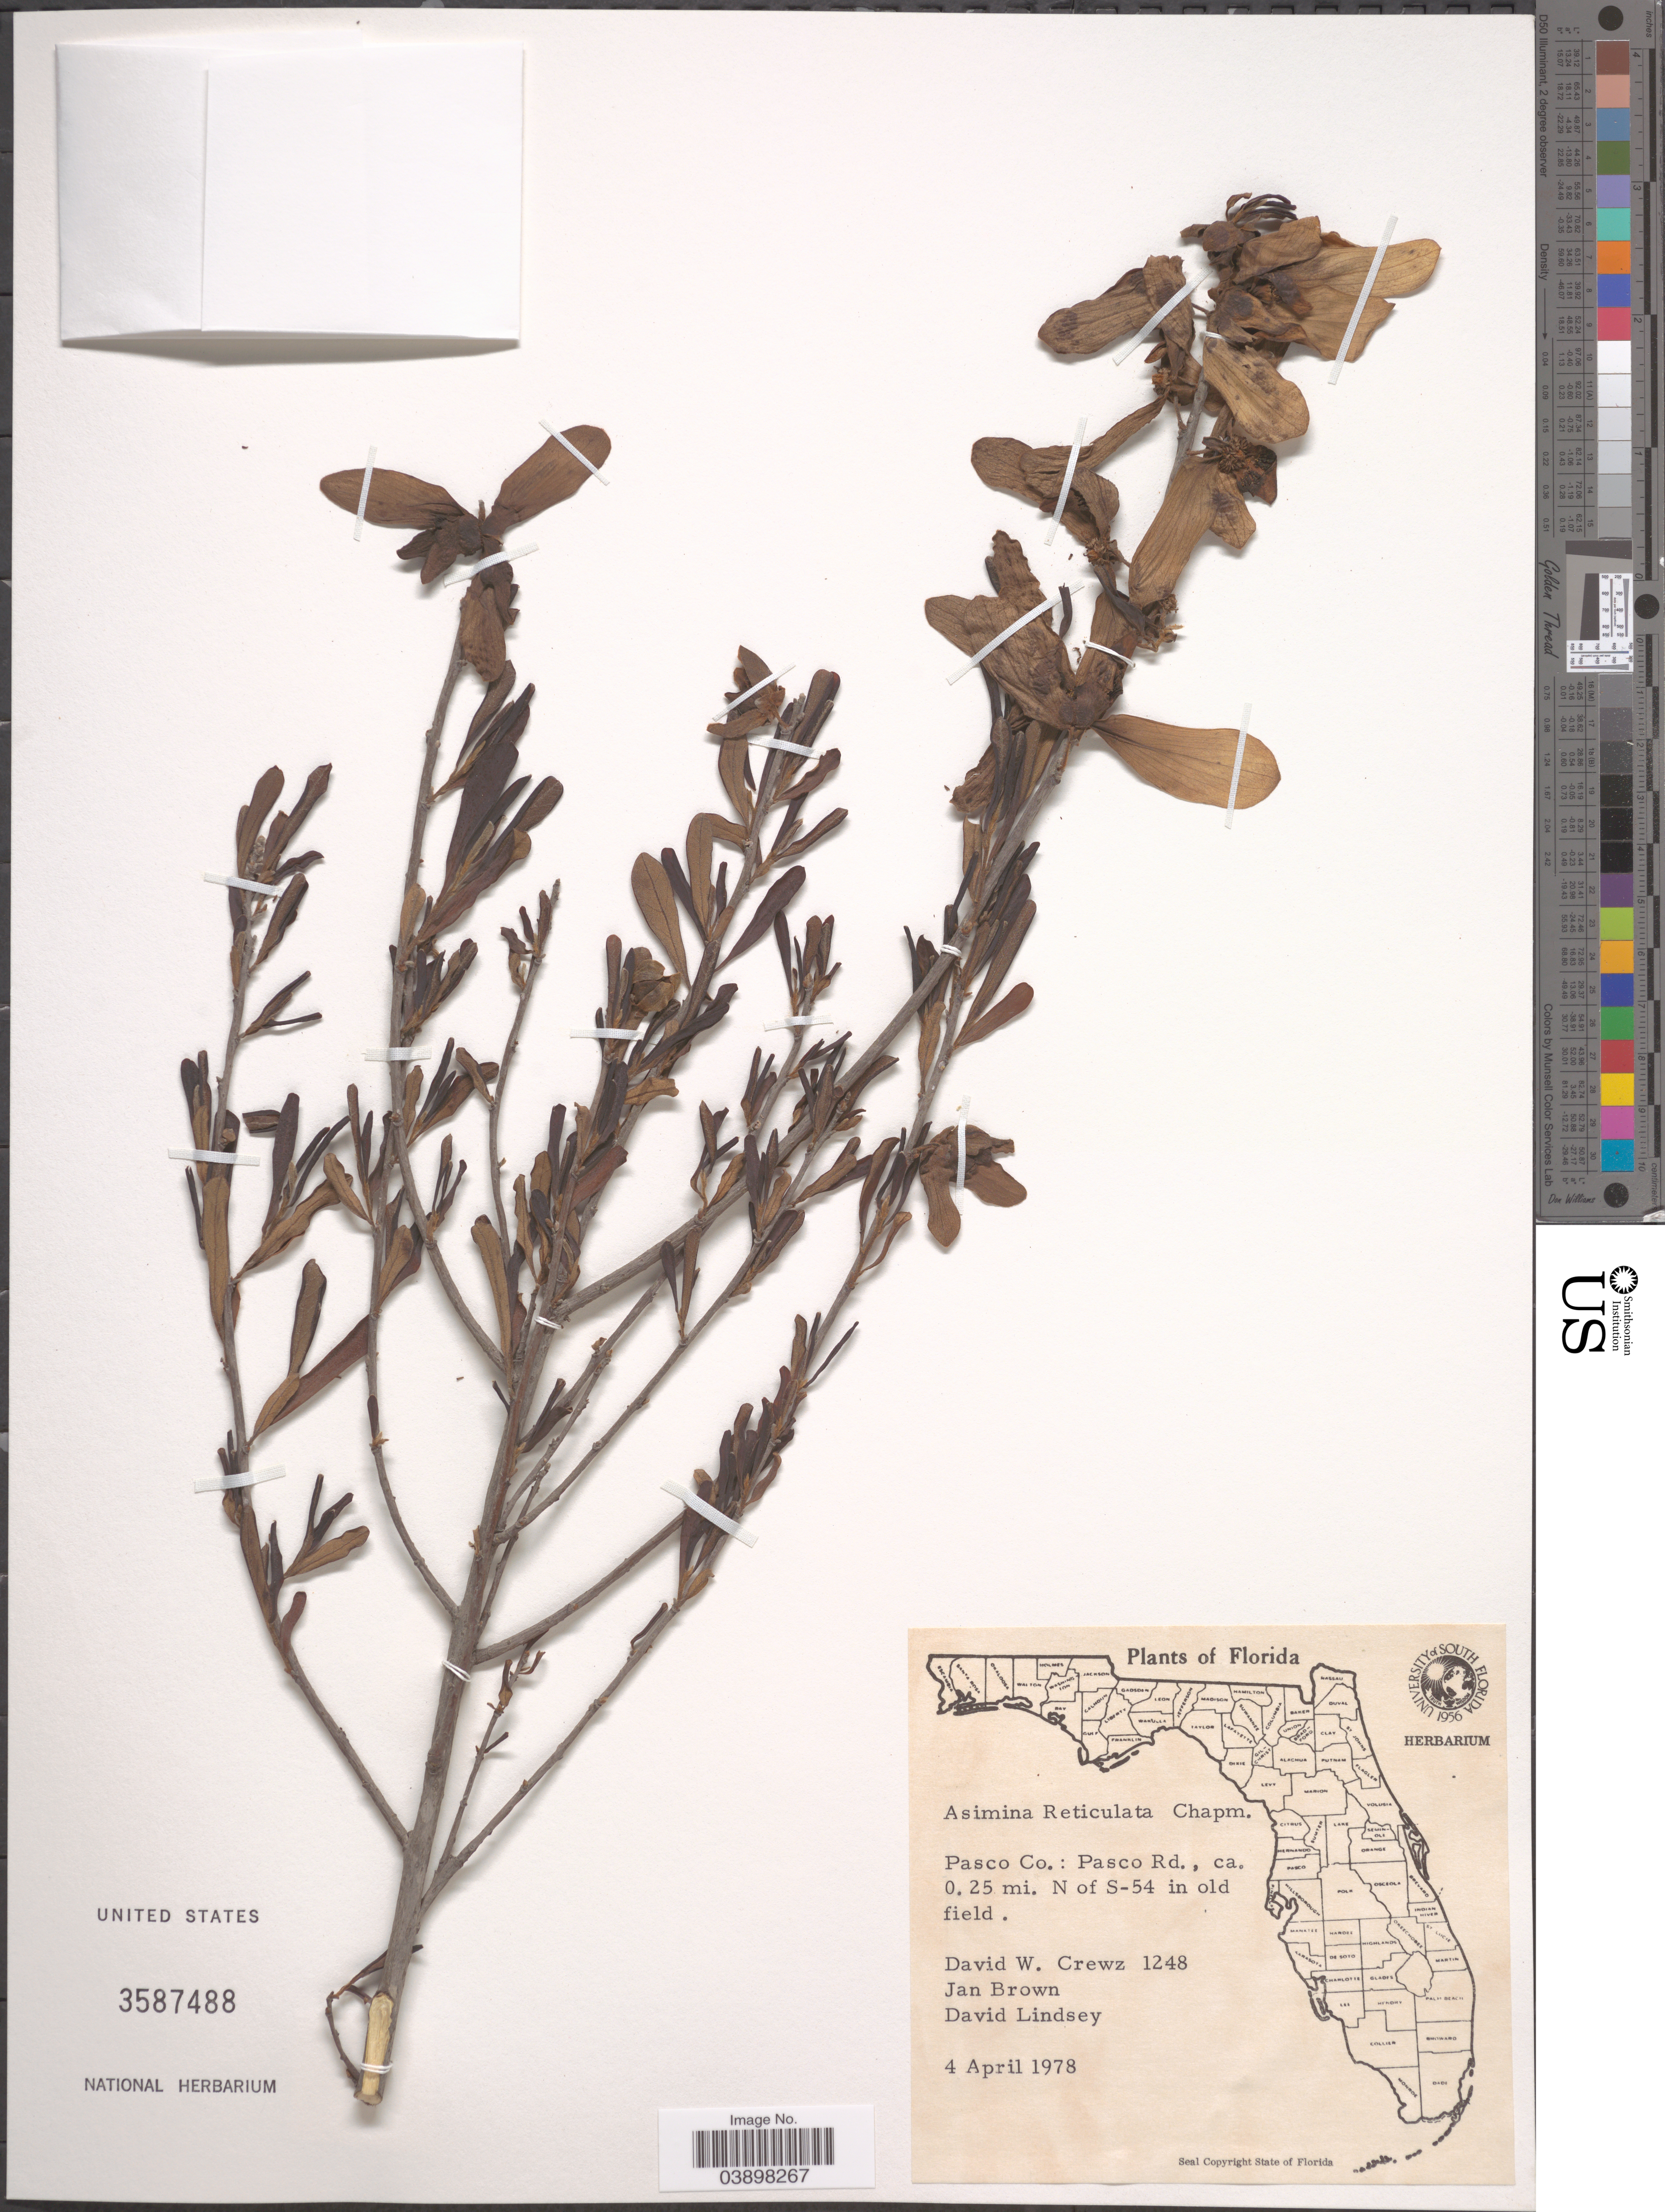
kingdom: Plantae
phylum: Tracheophyta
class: Magnoliopsida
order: Magnoliales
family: Annonaceae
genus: Asimina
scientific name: Asimina reticulata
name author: (Shuttlew.) Chapm.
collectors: D. Crewz, J. Brown & D. Lindsey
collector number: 1248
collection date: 1978-04-04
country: United States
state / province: Florida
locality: Pasco Co.: Pasco Rd., ca. 0.25 mi. N of S-54 in old field.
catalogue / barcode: US 3587488